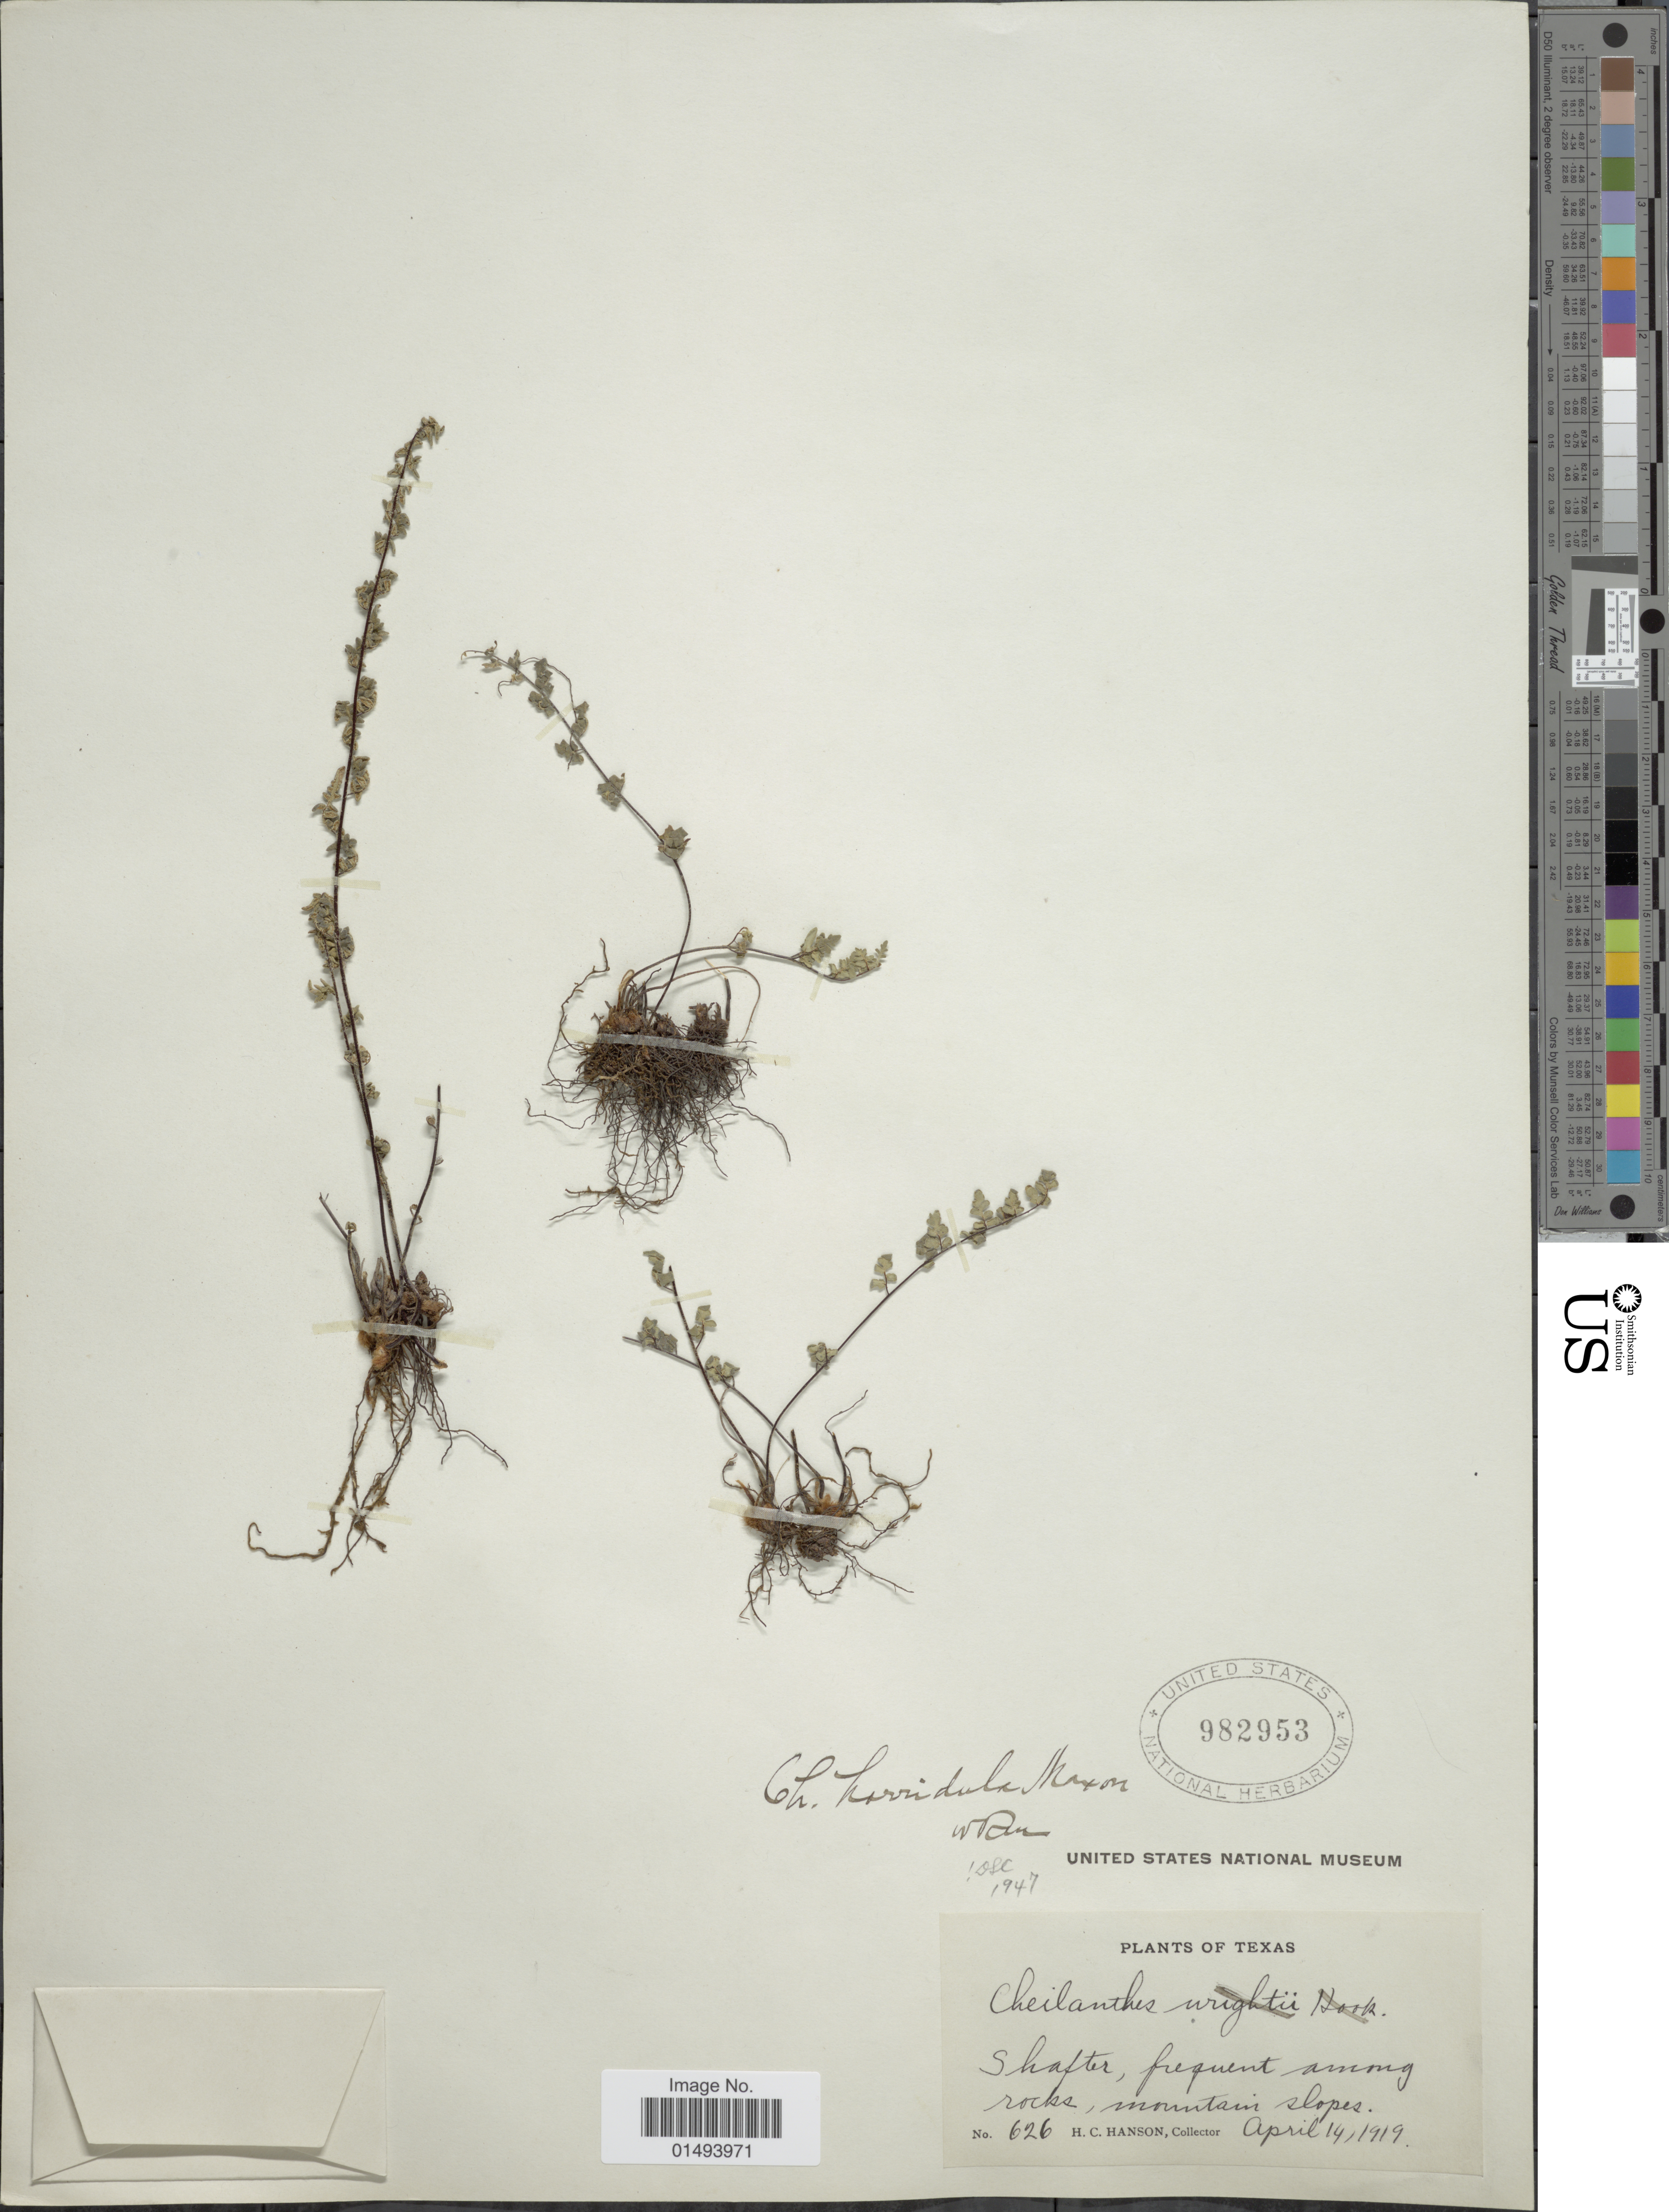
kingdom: Plantae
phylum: Tracheophyta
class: Polypodiopsida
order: Polypodiales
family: Pteridaceae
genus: Myriopteris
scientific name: Myriopteris scabra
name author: (C. Chr.) Grusz & Windham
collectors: H. Hanson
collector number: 626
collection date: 1919-04-14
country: United States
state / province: Texas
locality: Plants of Texas, Shafter, frequent among rocks, mountain slopes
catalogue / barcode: US 982953